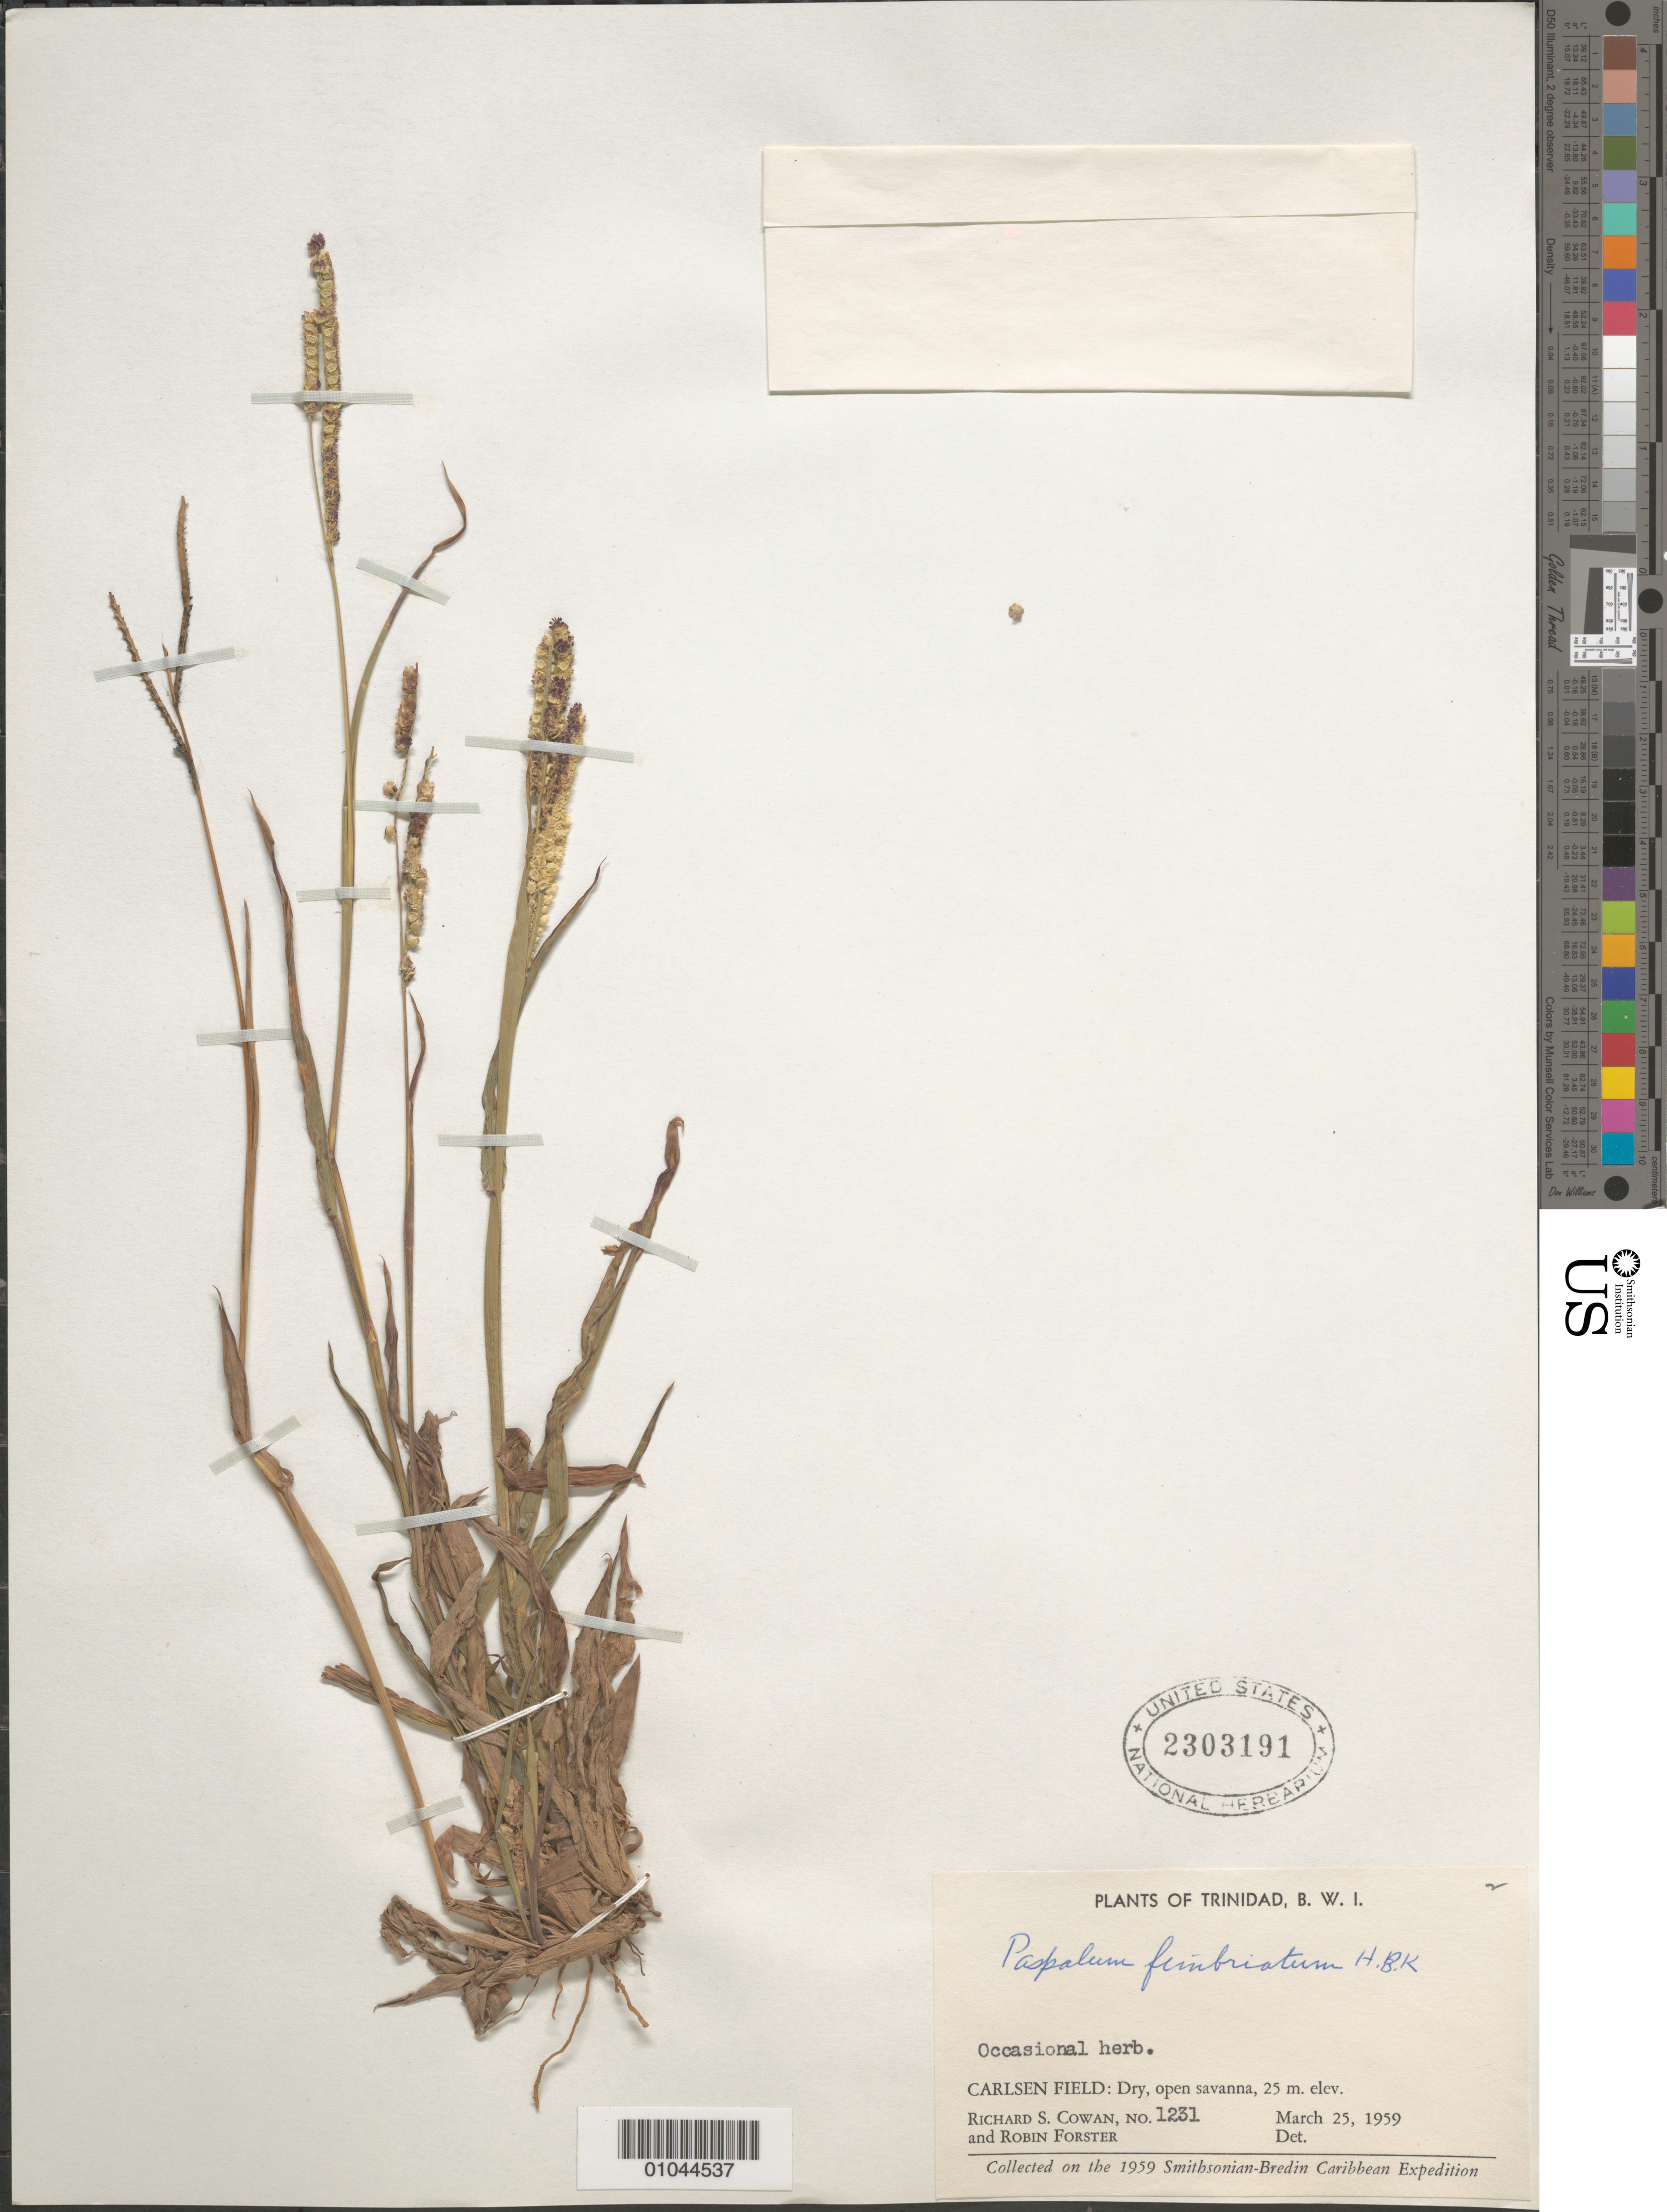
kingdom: Plantae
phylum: Tracheophyta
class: Liliopsida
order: Poales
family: Poaceae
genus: Paspalum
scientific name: Paspalum fimbriatum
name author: Kunth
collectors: R. S. Cowan & R. Forster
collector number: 1231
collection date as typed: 25 Mar 1959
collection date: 1959-03-25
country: Trinidad and Tobago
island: Trinidad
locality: Carlsen Field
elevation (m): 25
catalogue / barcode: US 2303191